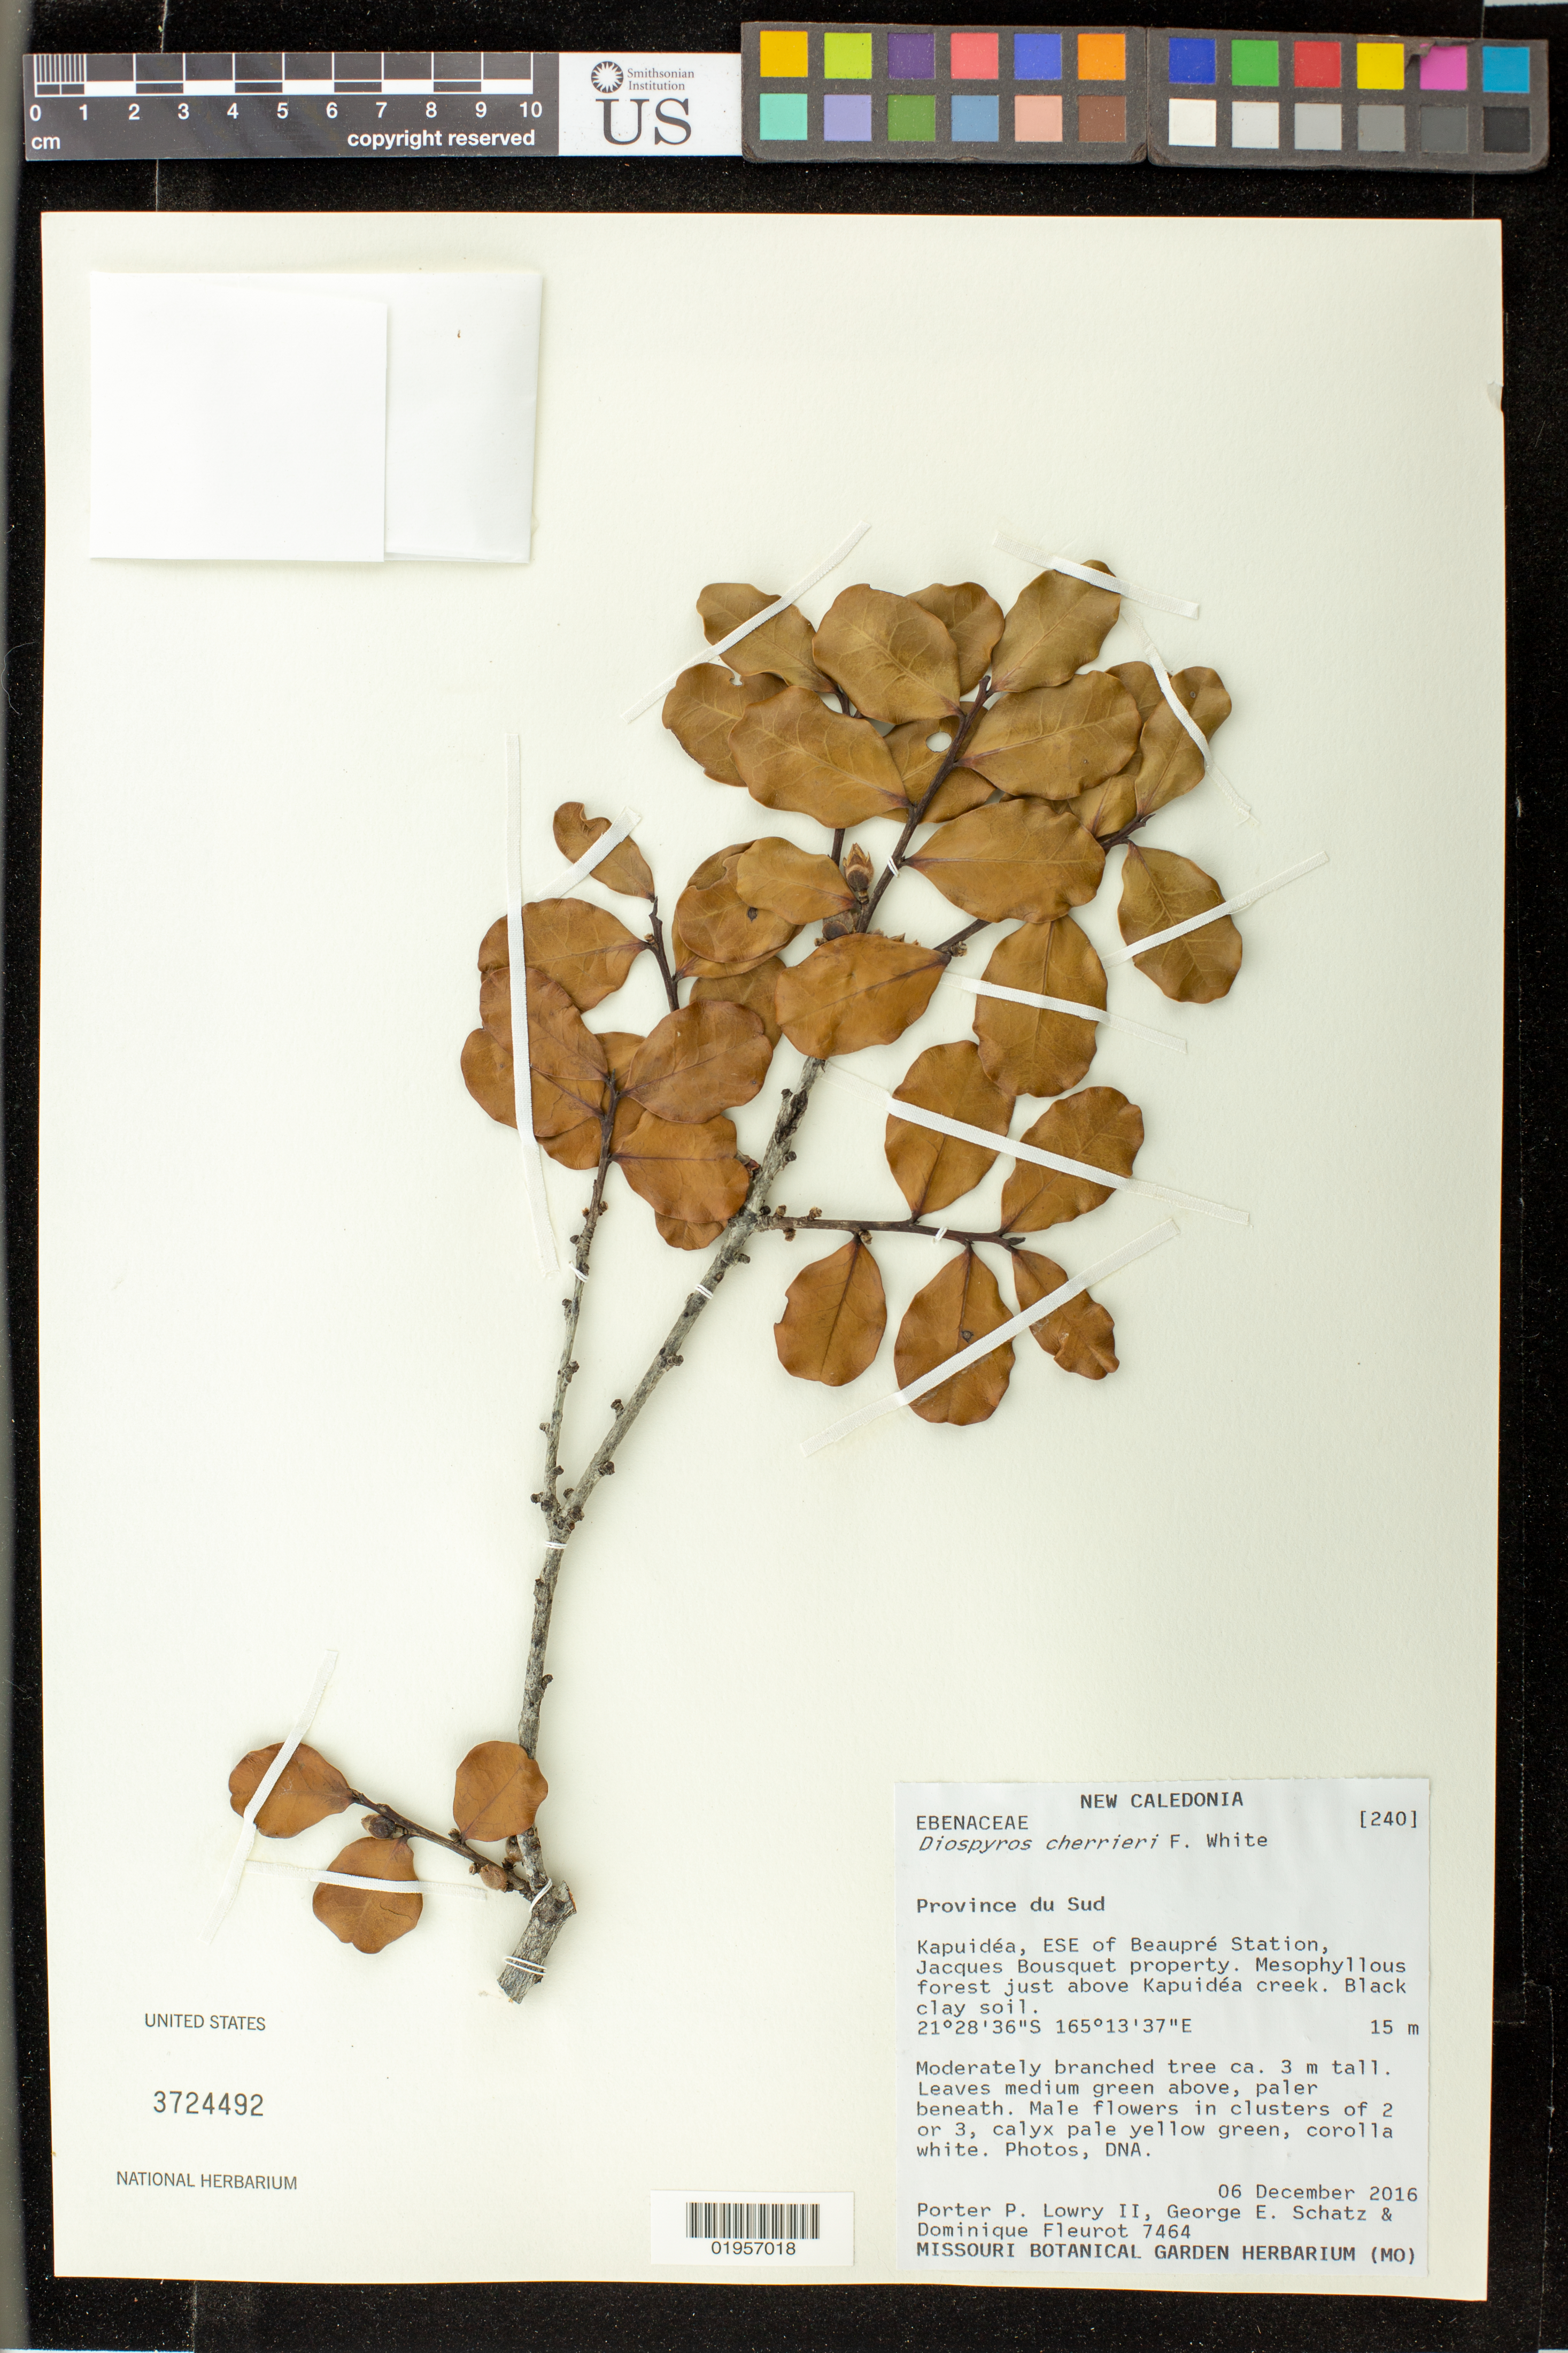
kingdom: Plantae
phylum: Tracheophyta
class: Magnoliopsida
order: Ericales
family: Ebenaceae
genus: Diospyros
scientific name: Diospyros cherrieri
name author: F. White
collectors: P. Lowry, G. Schatz & Fleurot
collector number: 7464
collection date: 2016-12-06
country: New Caledonia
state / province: Sud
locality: Kapuidea, ESE of Beaupre Station, Jacques Bousquet property, near Kapuidea creek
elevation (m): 15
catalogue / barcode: US 3724492